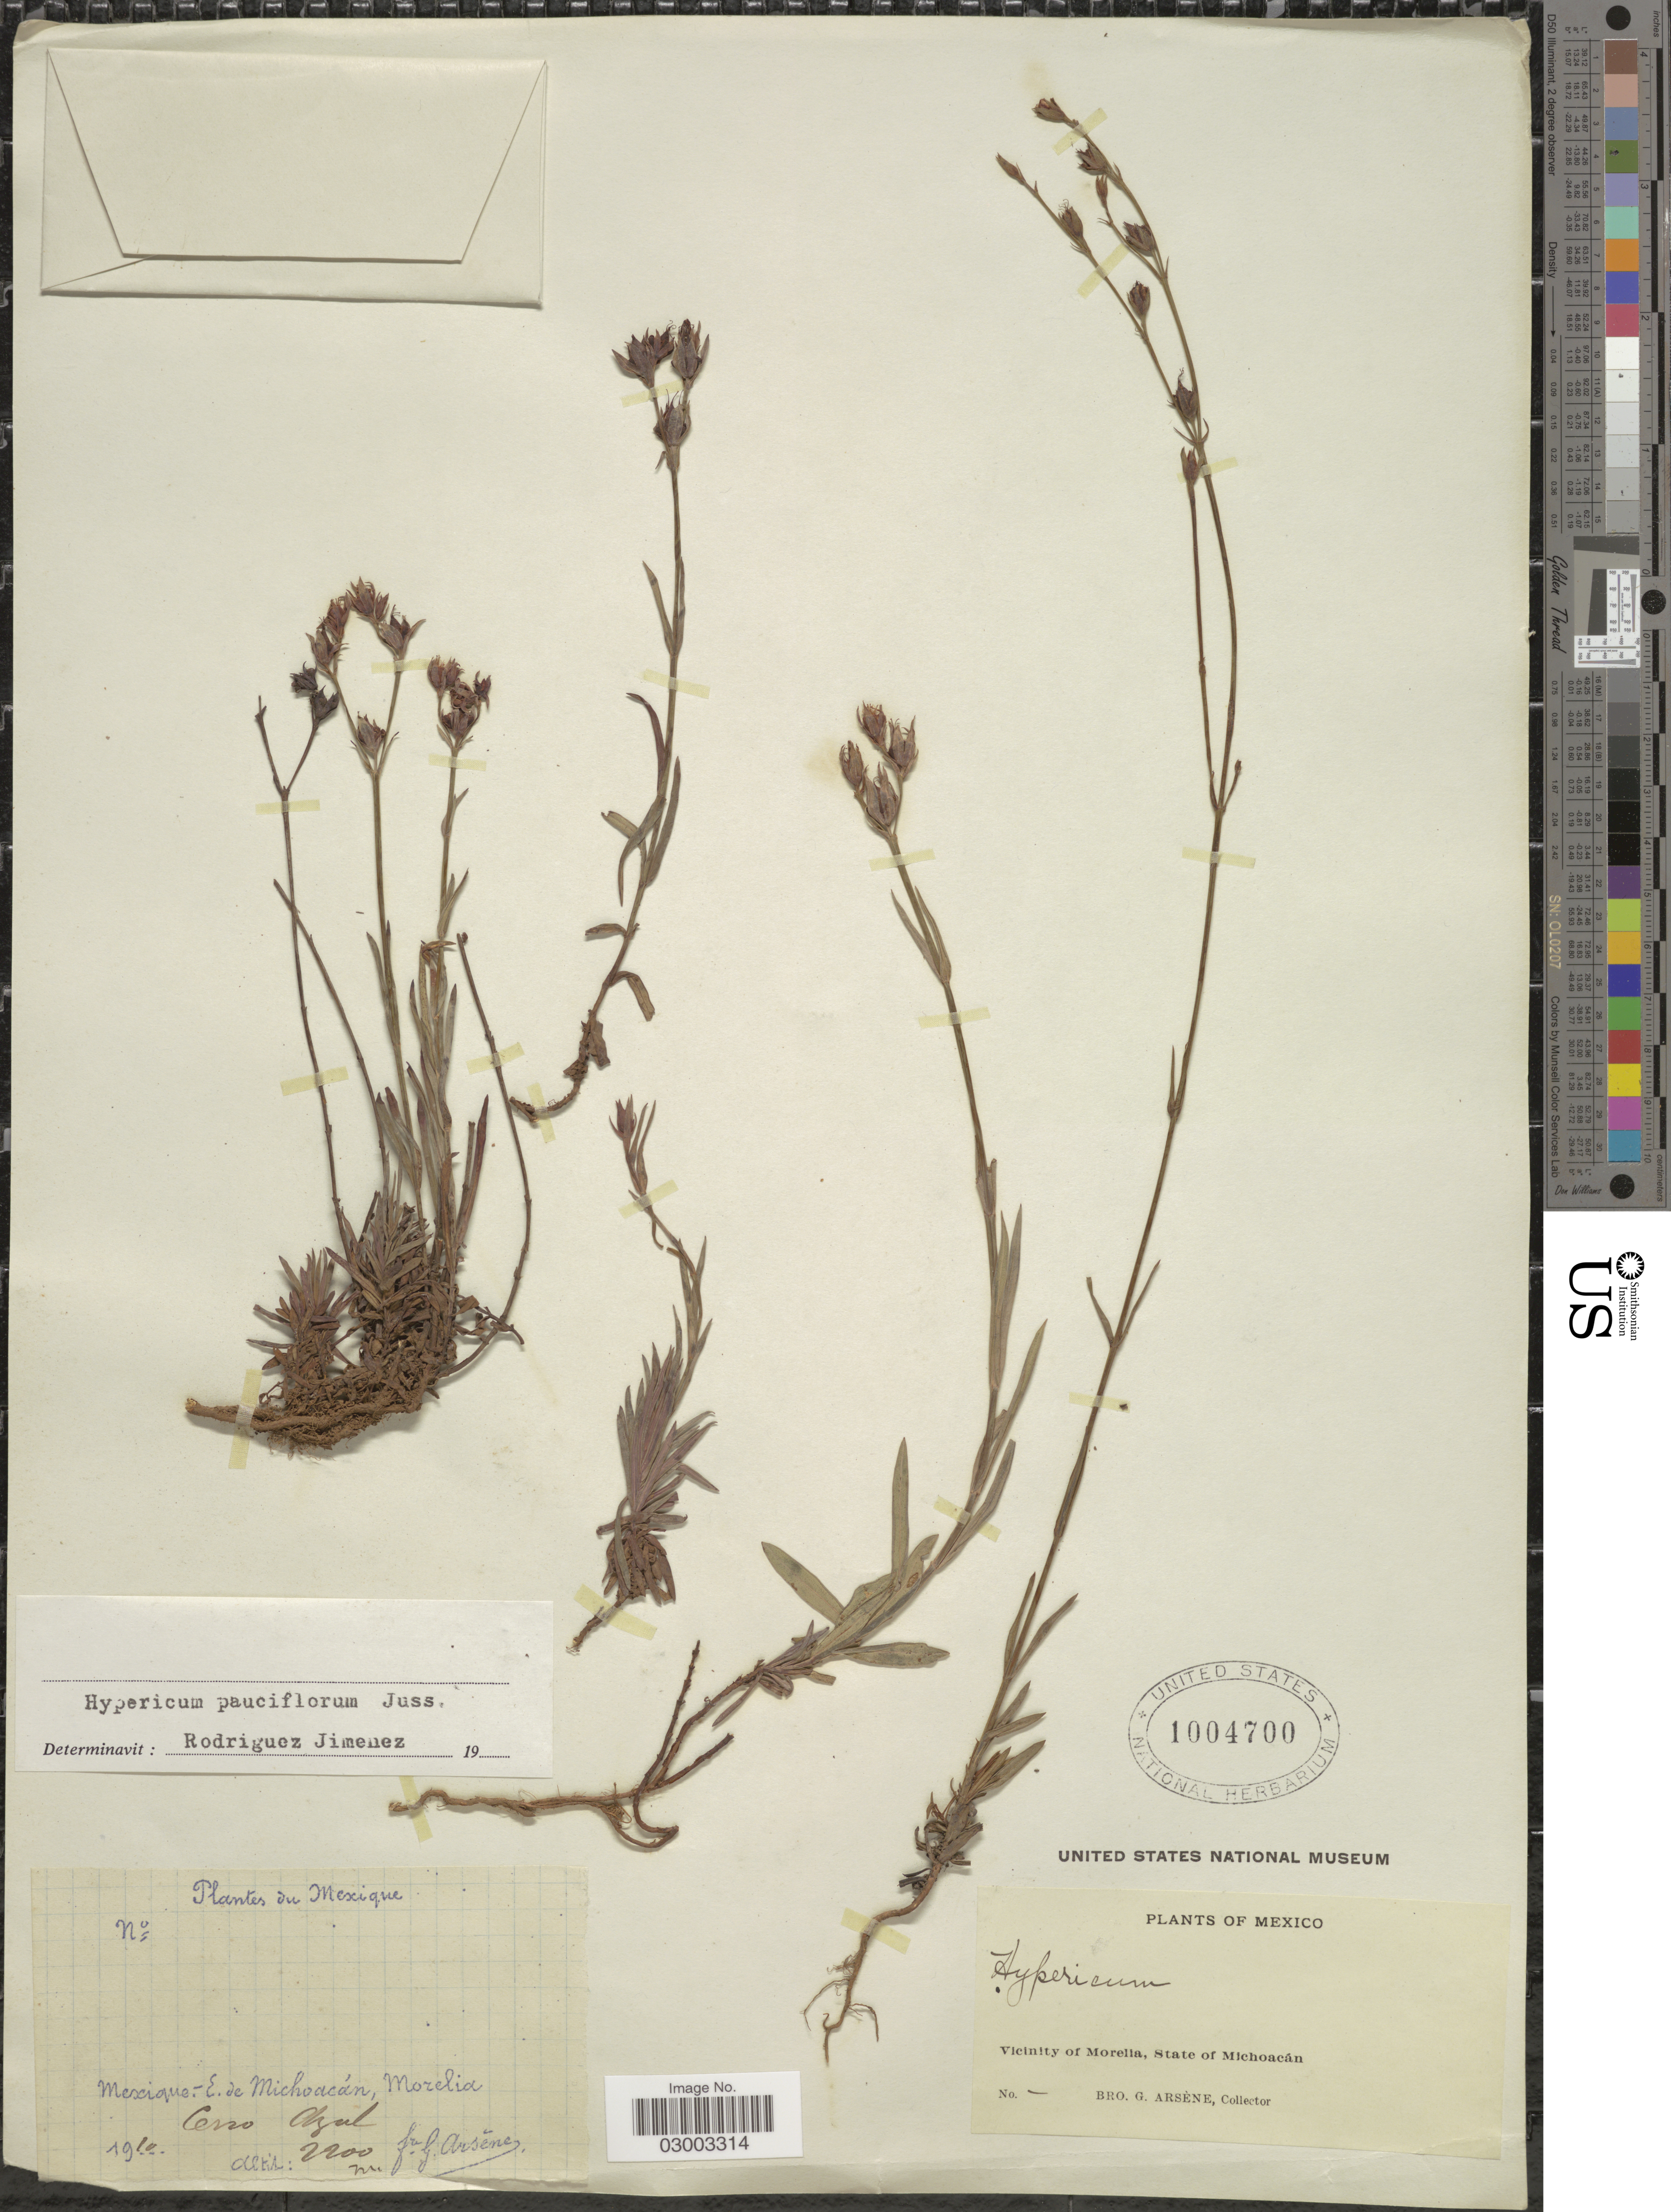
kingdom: Plantae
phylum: Tracheophyta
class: Magnoliopsida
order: Malpighiales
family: Hypericaceae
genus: Hypericum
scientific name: Hypericum pauciflorum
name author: Kunth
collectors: Bro. G. Arsène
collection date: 1910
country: Mexico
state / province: Michoacán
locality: E. de Michoacán, Morelia. Vicinity of Morelia, State of Michoacán. Cerro Azul.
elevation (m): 2200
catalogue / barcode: US 1004700